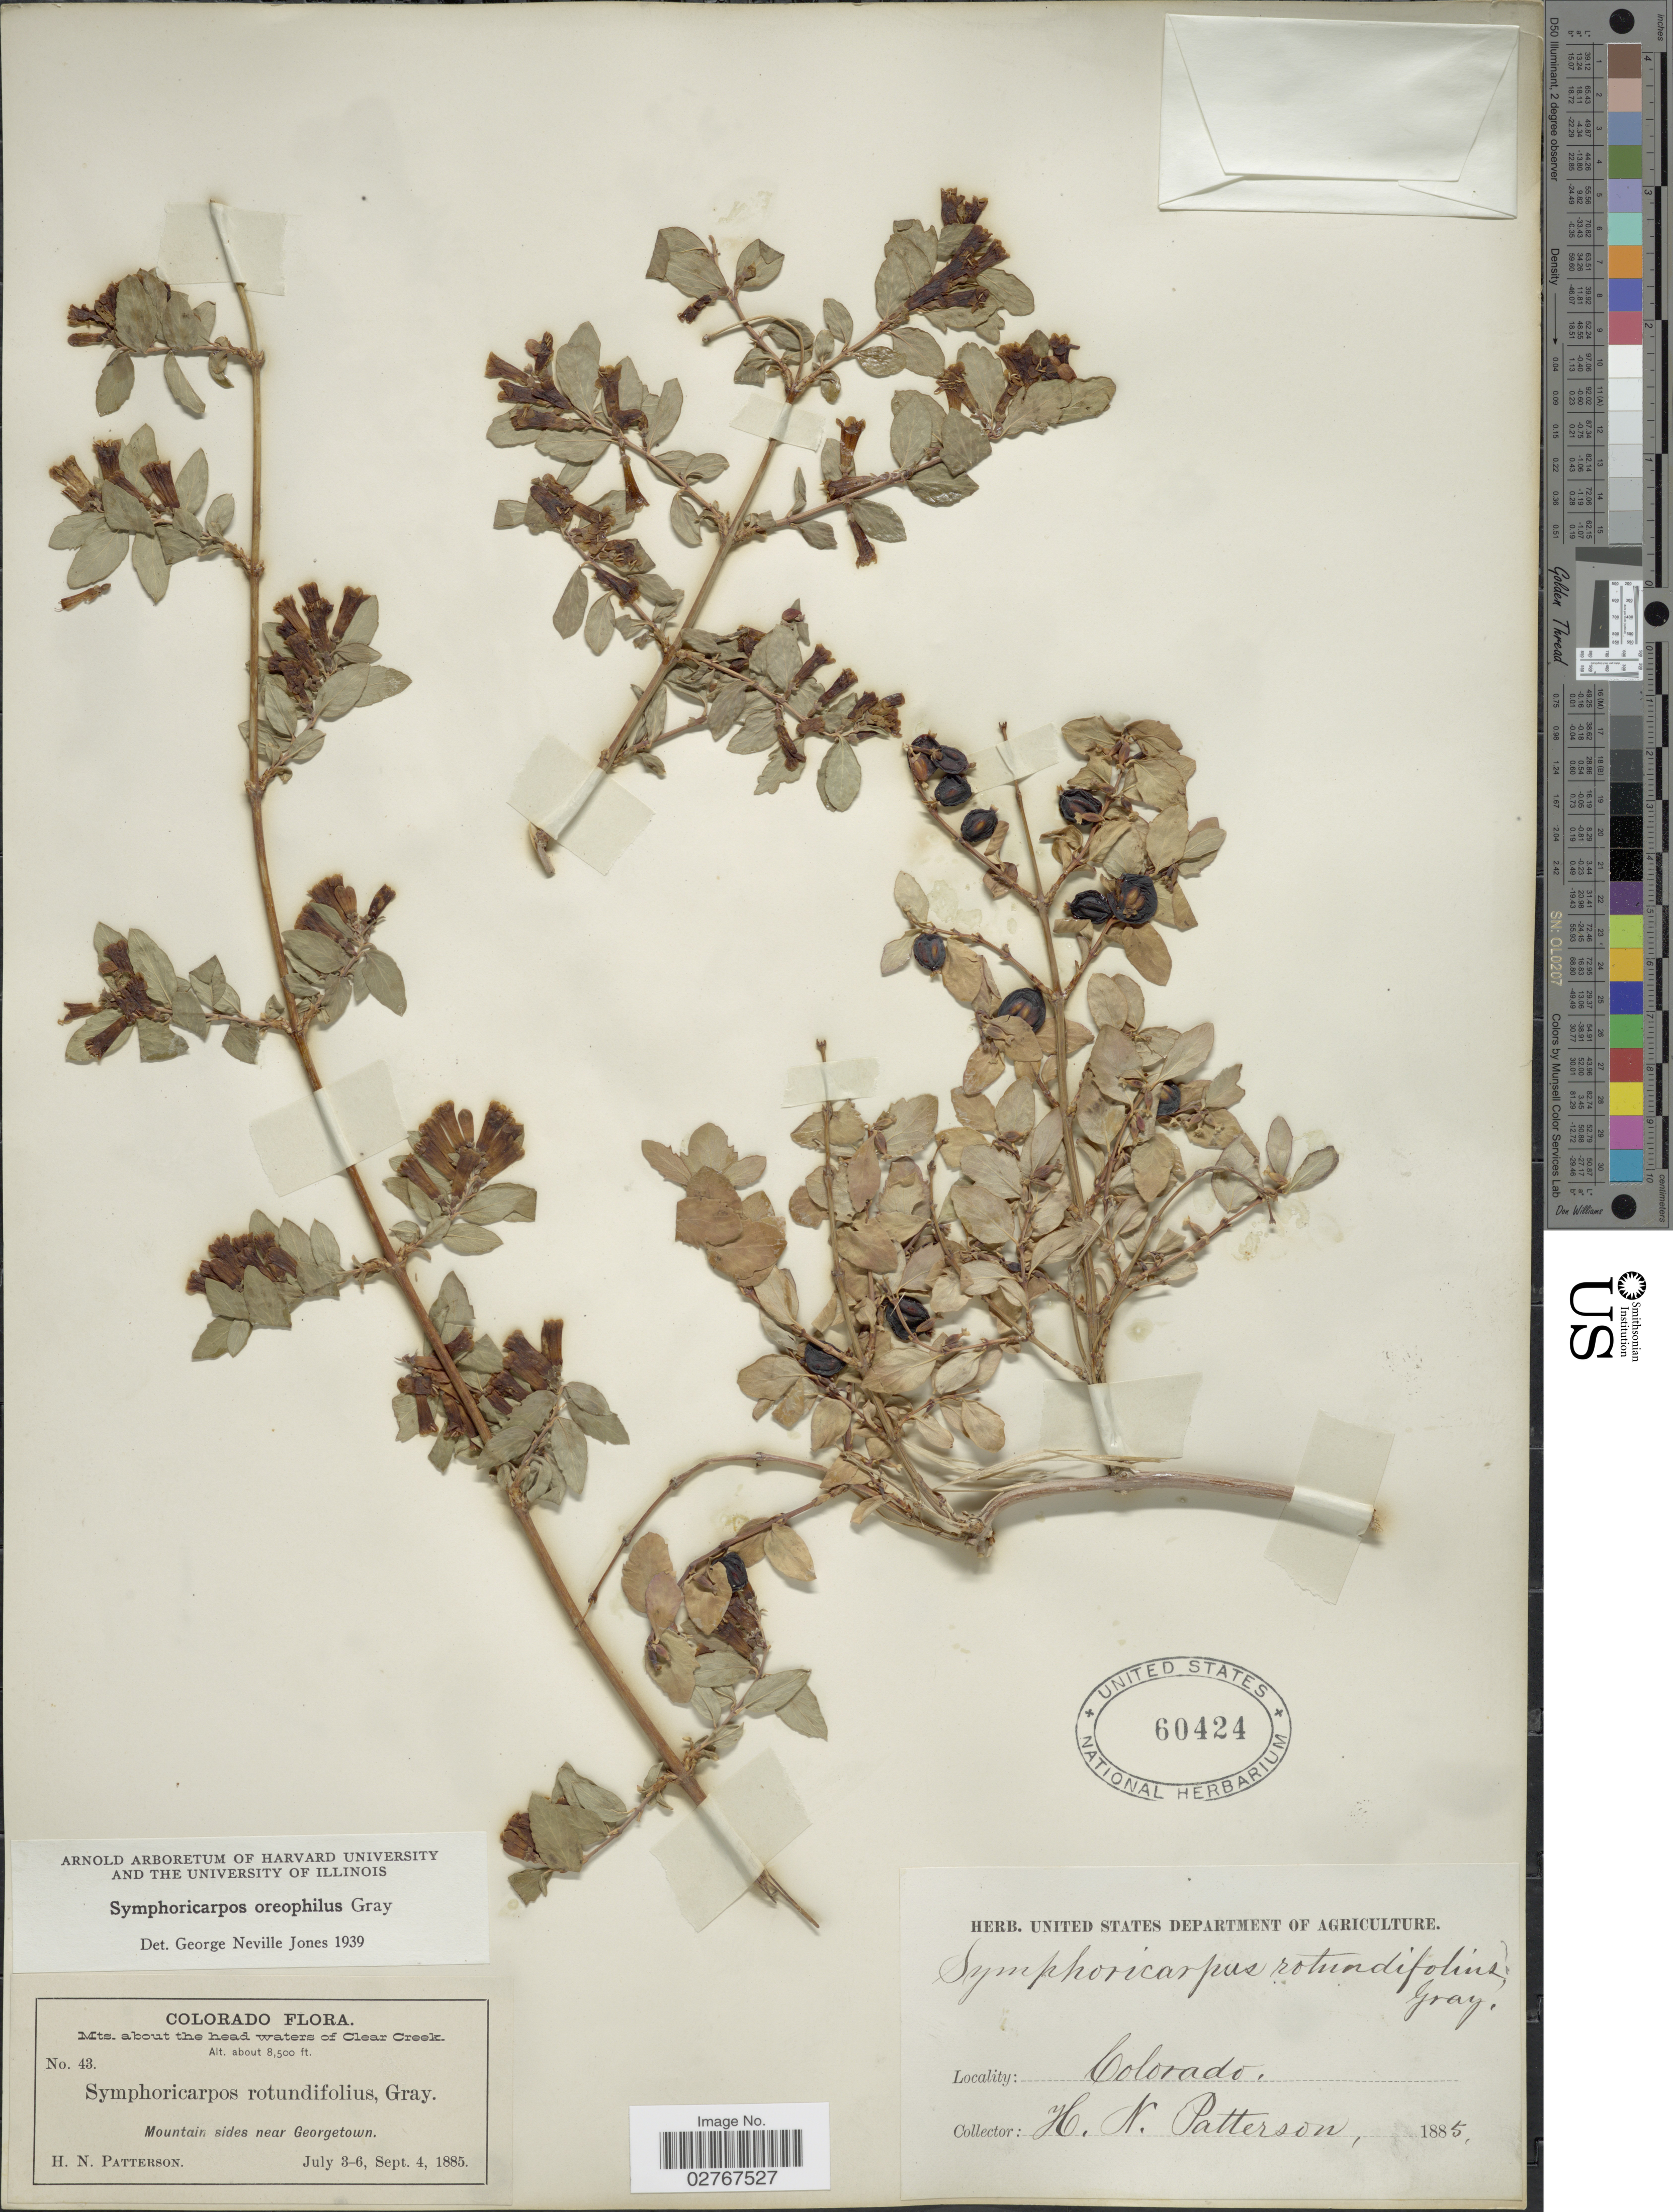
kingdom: Plantae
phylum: Tracheophyta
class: Magnoliopsida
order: Dipsacales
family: Caprifoliaceae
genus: Symphoricarpos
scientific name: Symphoricarpos oreophilus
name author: A. Gray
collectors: H. N. Patterson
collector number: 43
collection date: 1885-07-03/1885-09-04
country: United States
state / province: Colorado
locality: Mts. about the head waters of Clear Creek, Mountain sides near Georgetown.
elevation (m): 2591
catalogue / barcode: US 60424